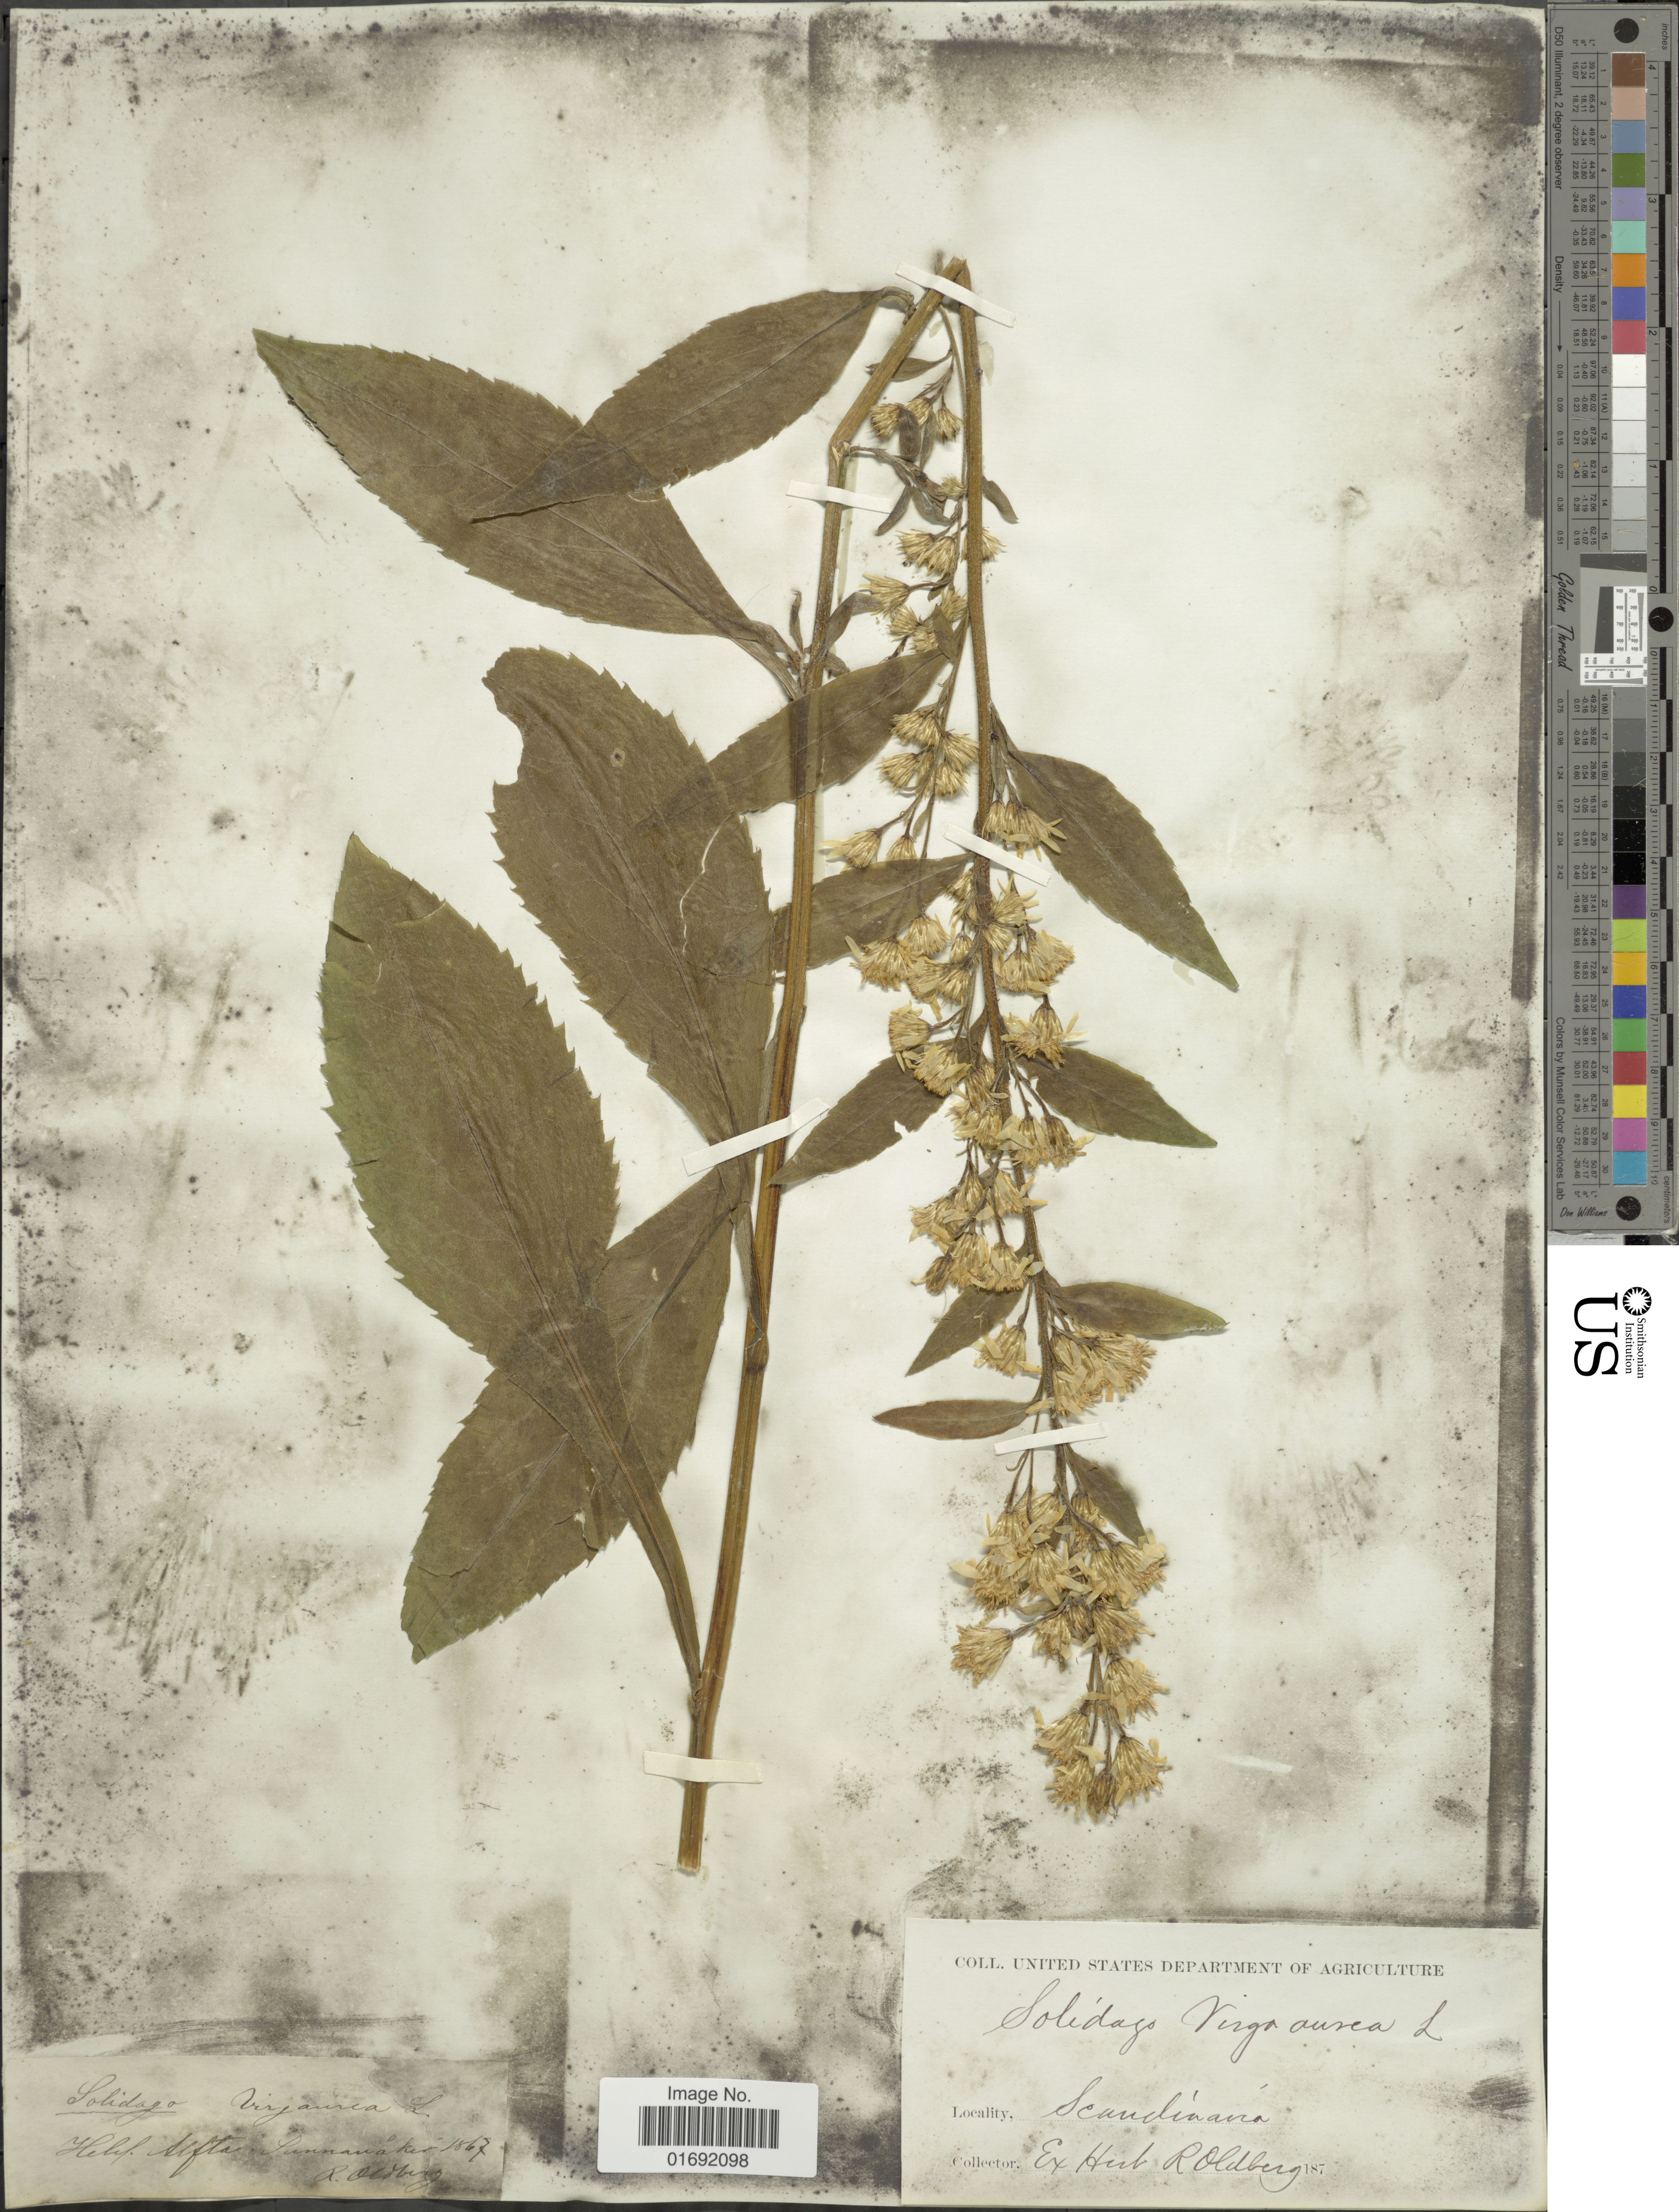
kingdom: Plantae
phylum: Tracheophyta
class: Magnoliopsida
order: Asterales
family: Asteraceae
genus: Solidago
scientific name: Solidago virgaurea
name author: L.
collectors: R. Oldberg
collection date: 1867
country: Sweden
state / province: Västernorrland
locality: Scandinavia, Helsl. Alfta, Sunnanåker.